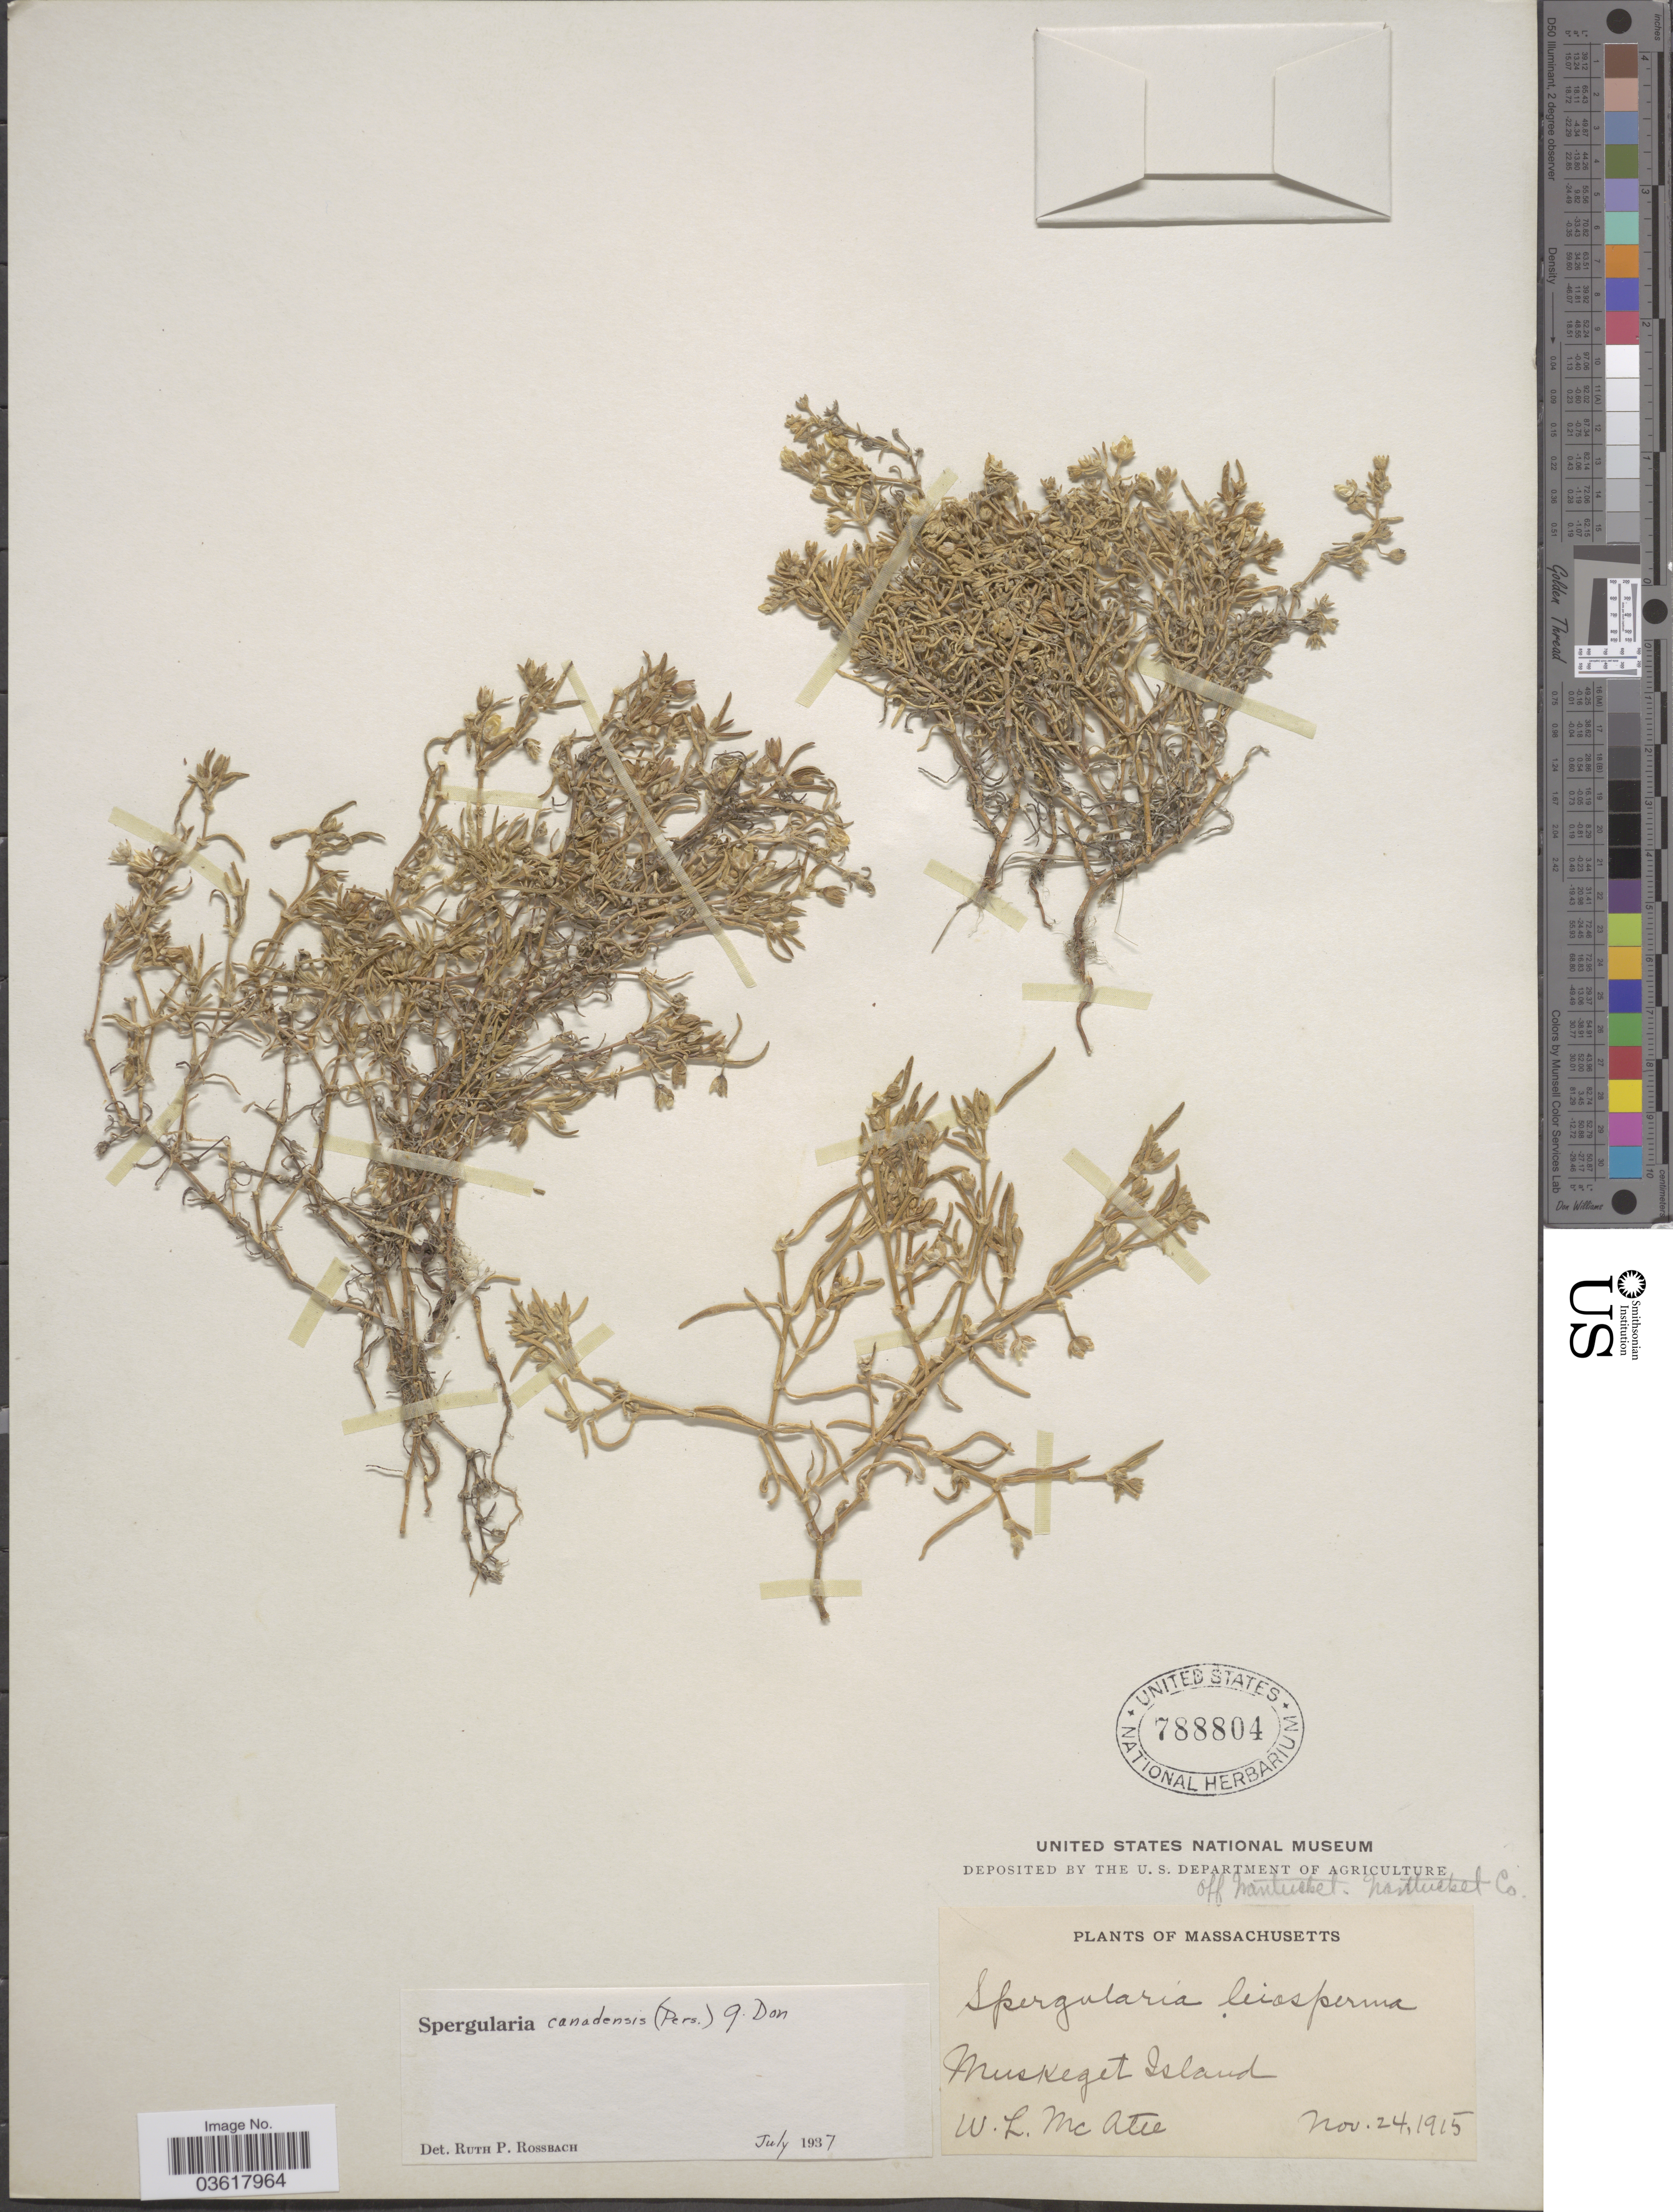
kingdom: Plantae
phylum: Tracheophyta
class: Magnoliopsida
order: Caryophyllales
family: Caryophyllaceae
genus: Spergularia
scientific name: Spergularia canadensis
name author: (Pers.) G. Don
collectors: W. McAtee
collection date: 1915-11-24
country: United States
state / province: Massachusetts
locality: Off Nantucket, Nantucket Co. Muskeget Island.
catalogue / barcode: US 788804